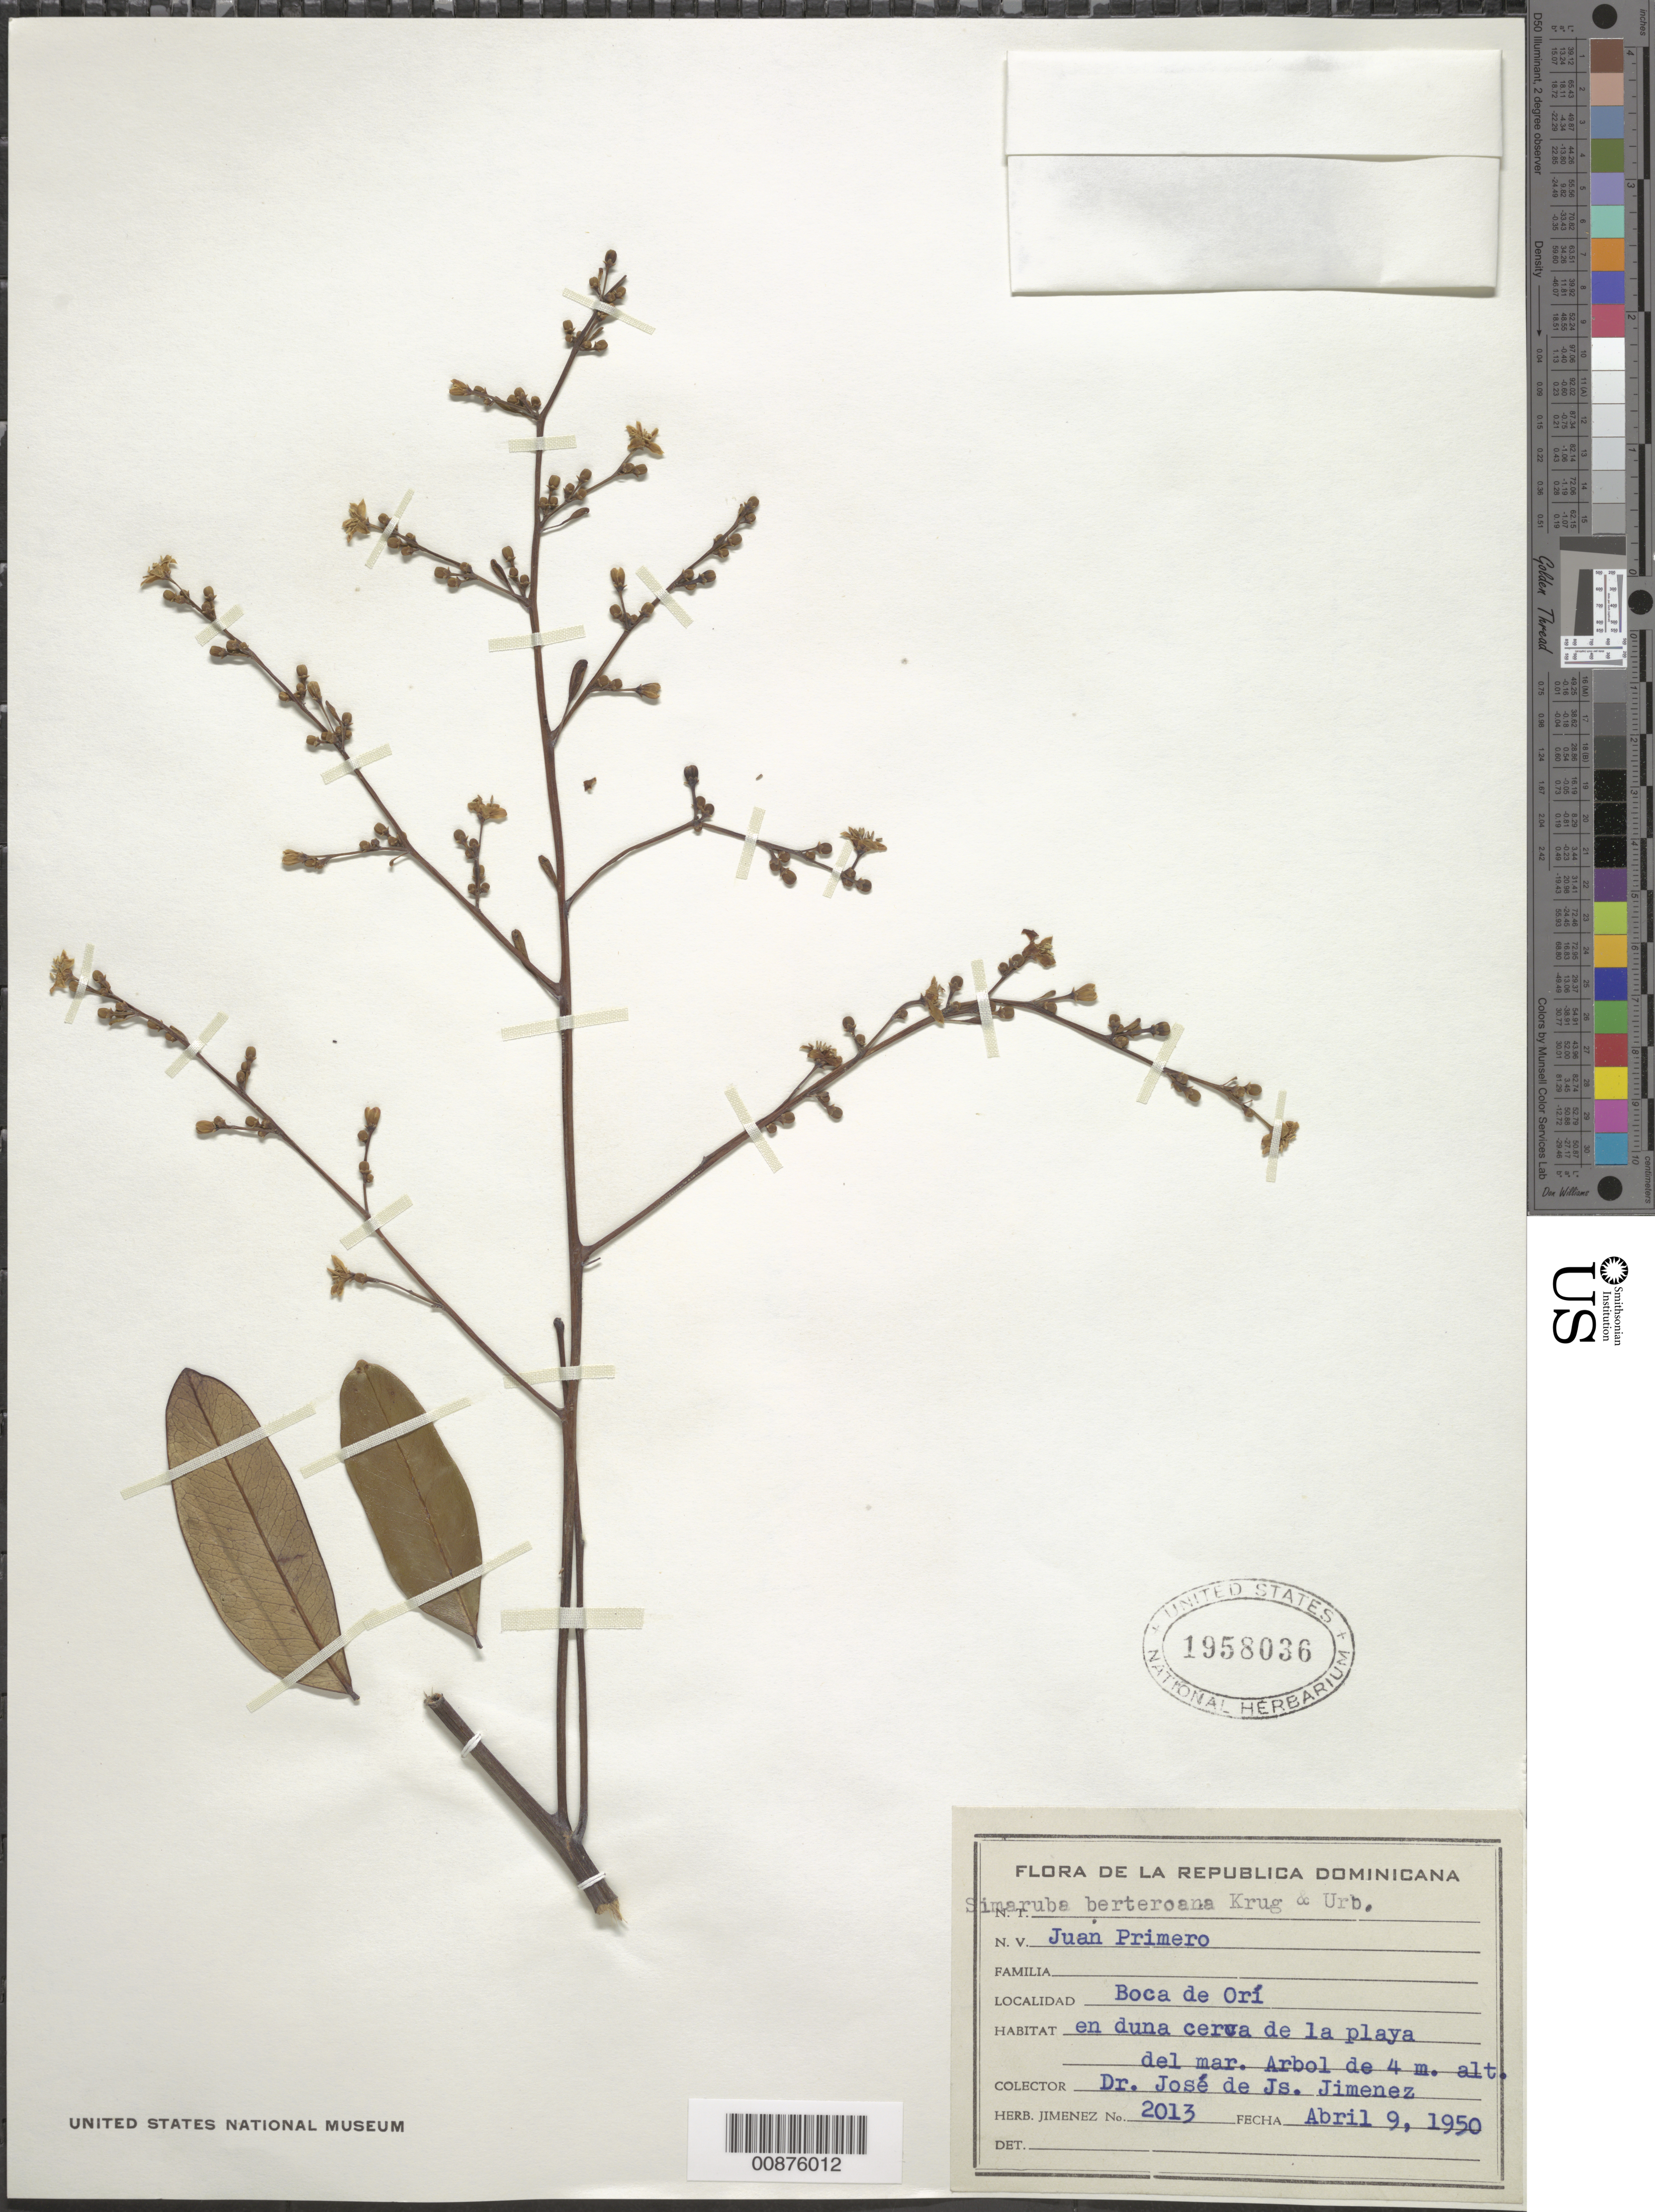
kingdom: Plantae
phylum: Tracheophyta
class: Magnoliopsida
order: Sapindales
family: Simaroubaceae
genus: Simarouba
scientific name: Simarouba berteroana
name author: Krug & Urb.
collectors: J. J. Jiménez Almonte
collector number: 2013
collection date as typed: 09 Apr 1950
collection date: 1950-04-09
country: Dominican Republic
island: Hispaniola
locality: Boca de Orí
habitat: En duna cerca de la playa del mar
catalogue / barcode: US 1958036